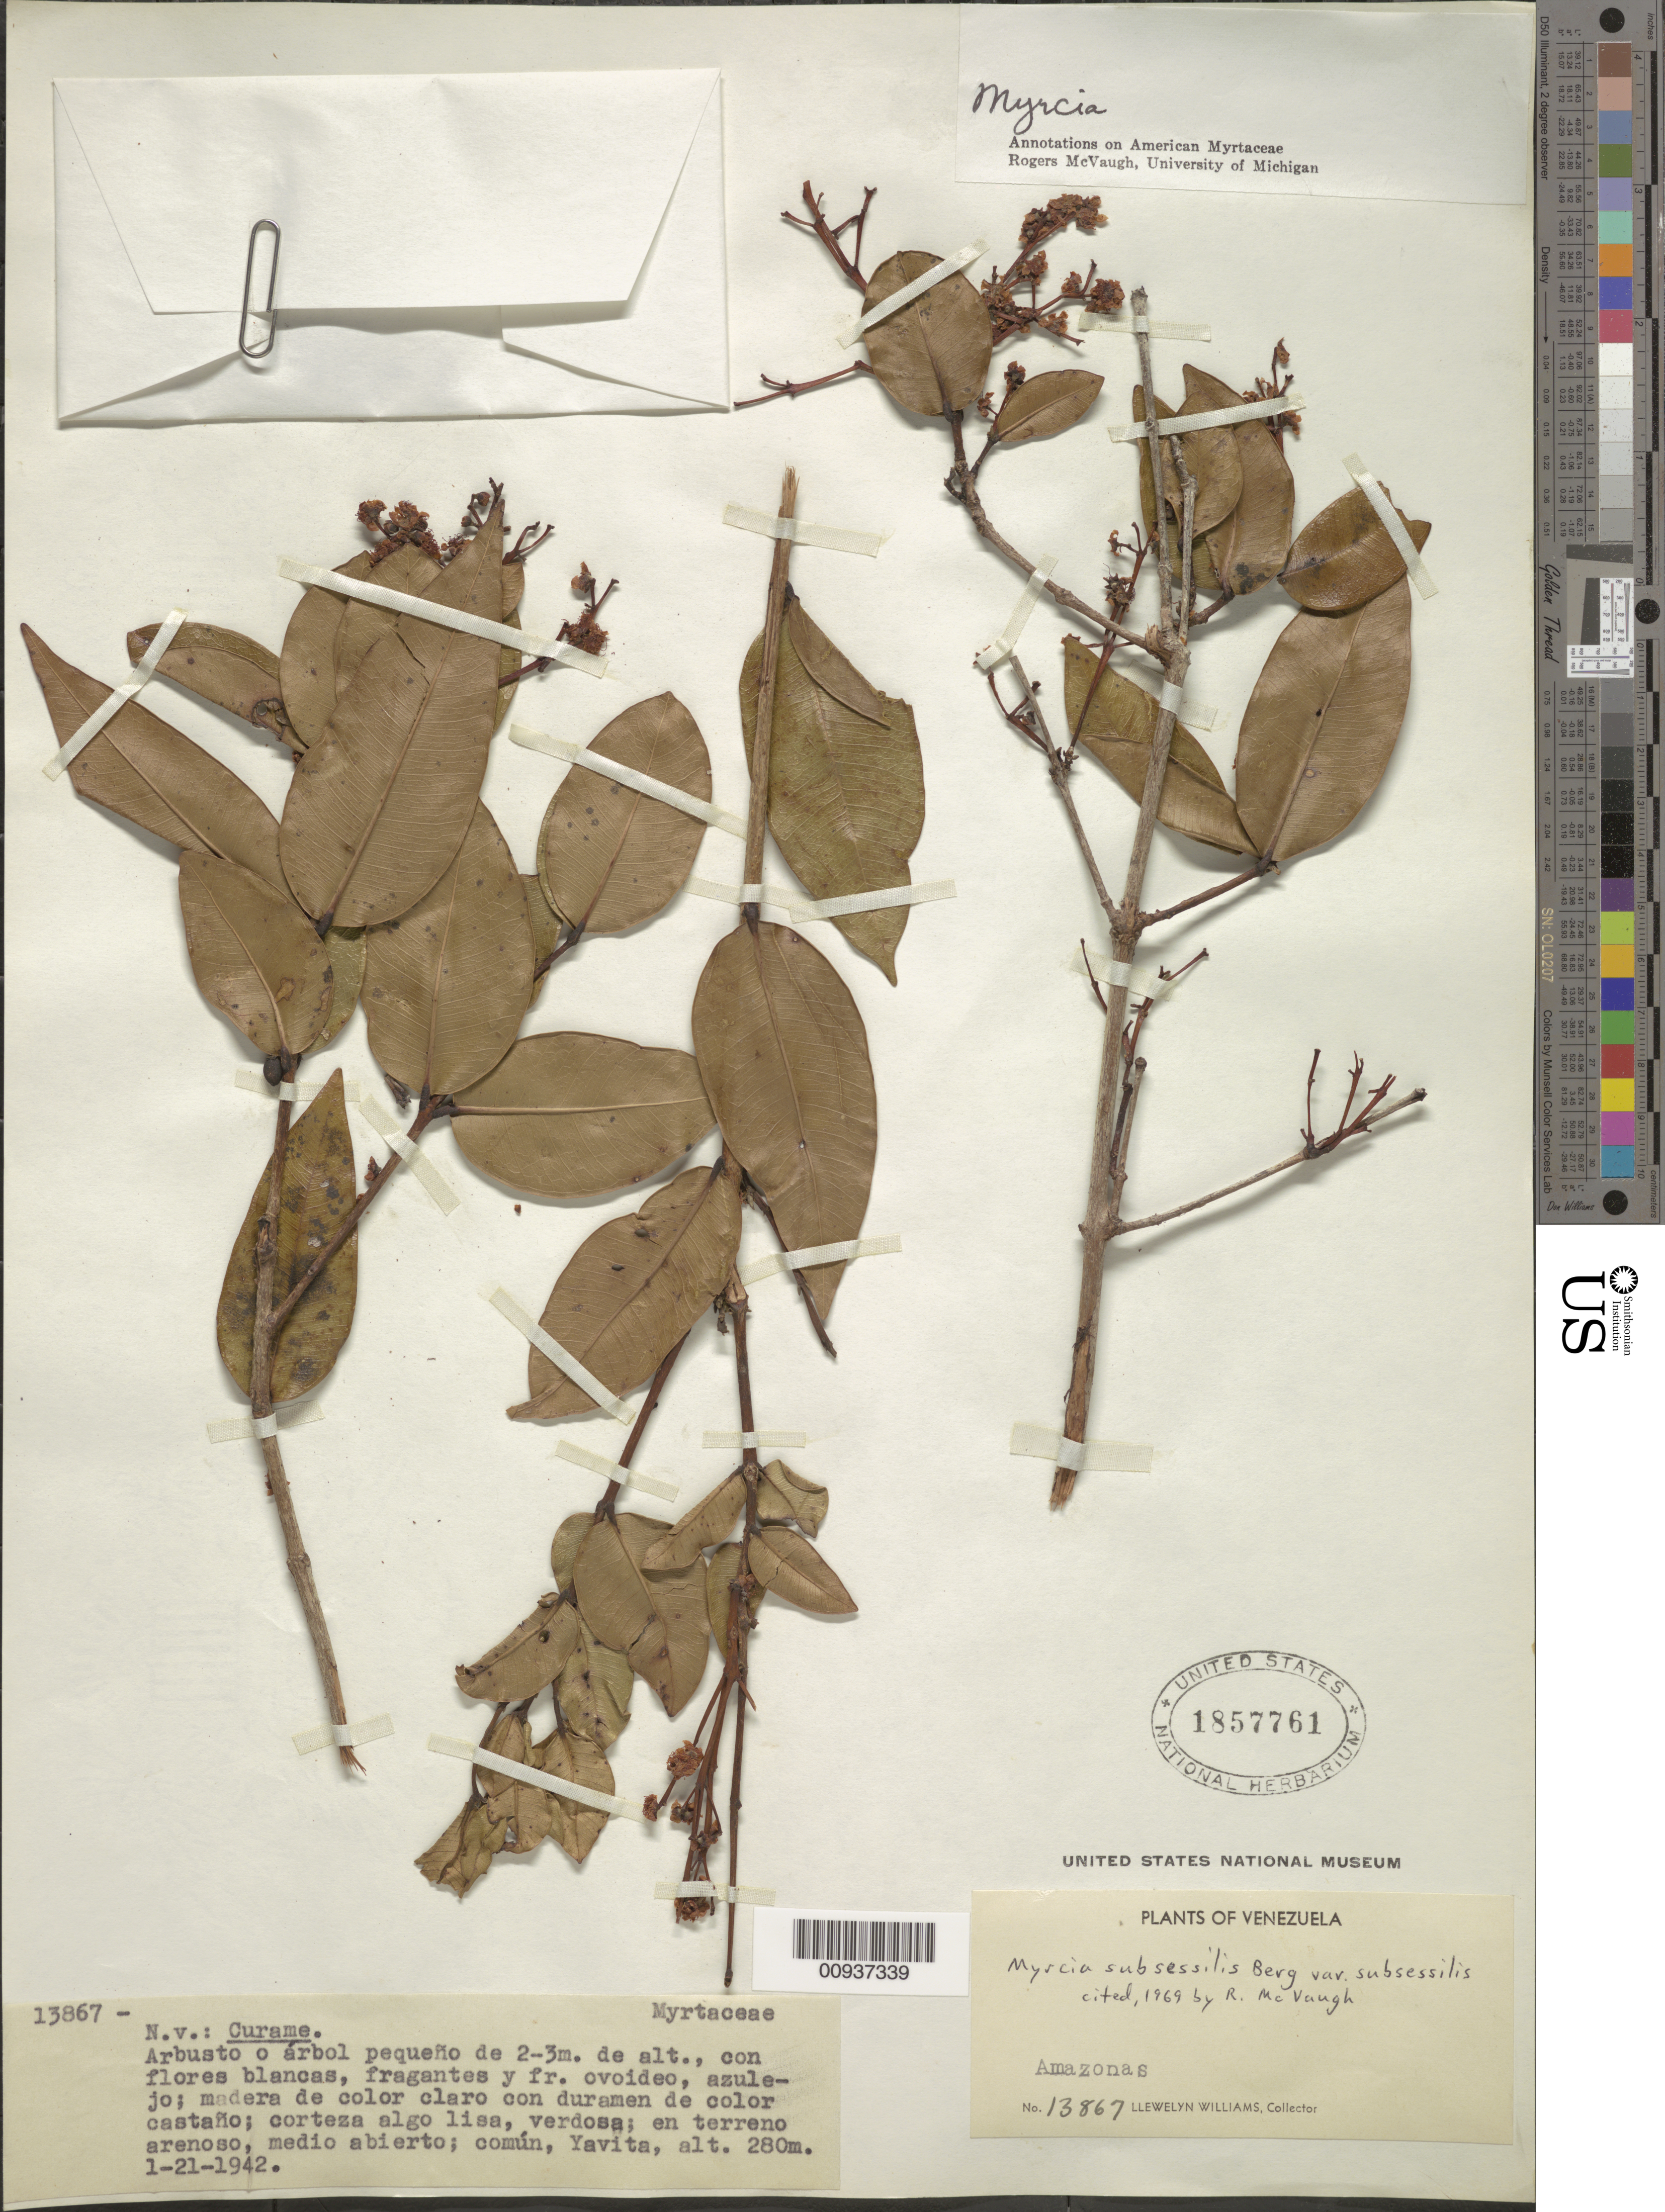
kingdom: Plantae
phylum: Tracheophyta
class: Magnoliopsida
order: Myrtales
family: Myrtaceae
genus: Myrcia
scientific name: Myrcia subsessilis var. subsessilis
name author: O. Berg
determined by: McVaugh, R.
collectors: Ll. Williams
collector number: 13867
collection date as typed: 21-Jan-42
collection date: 1942-01-21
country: Venezuela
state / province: Amazonas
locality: Yavita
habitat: Terreno arenoso, medio abierto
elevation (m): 280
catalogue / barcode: US 1857761